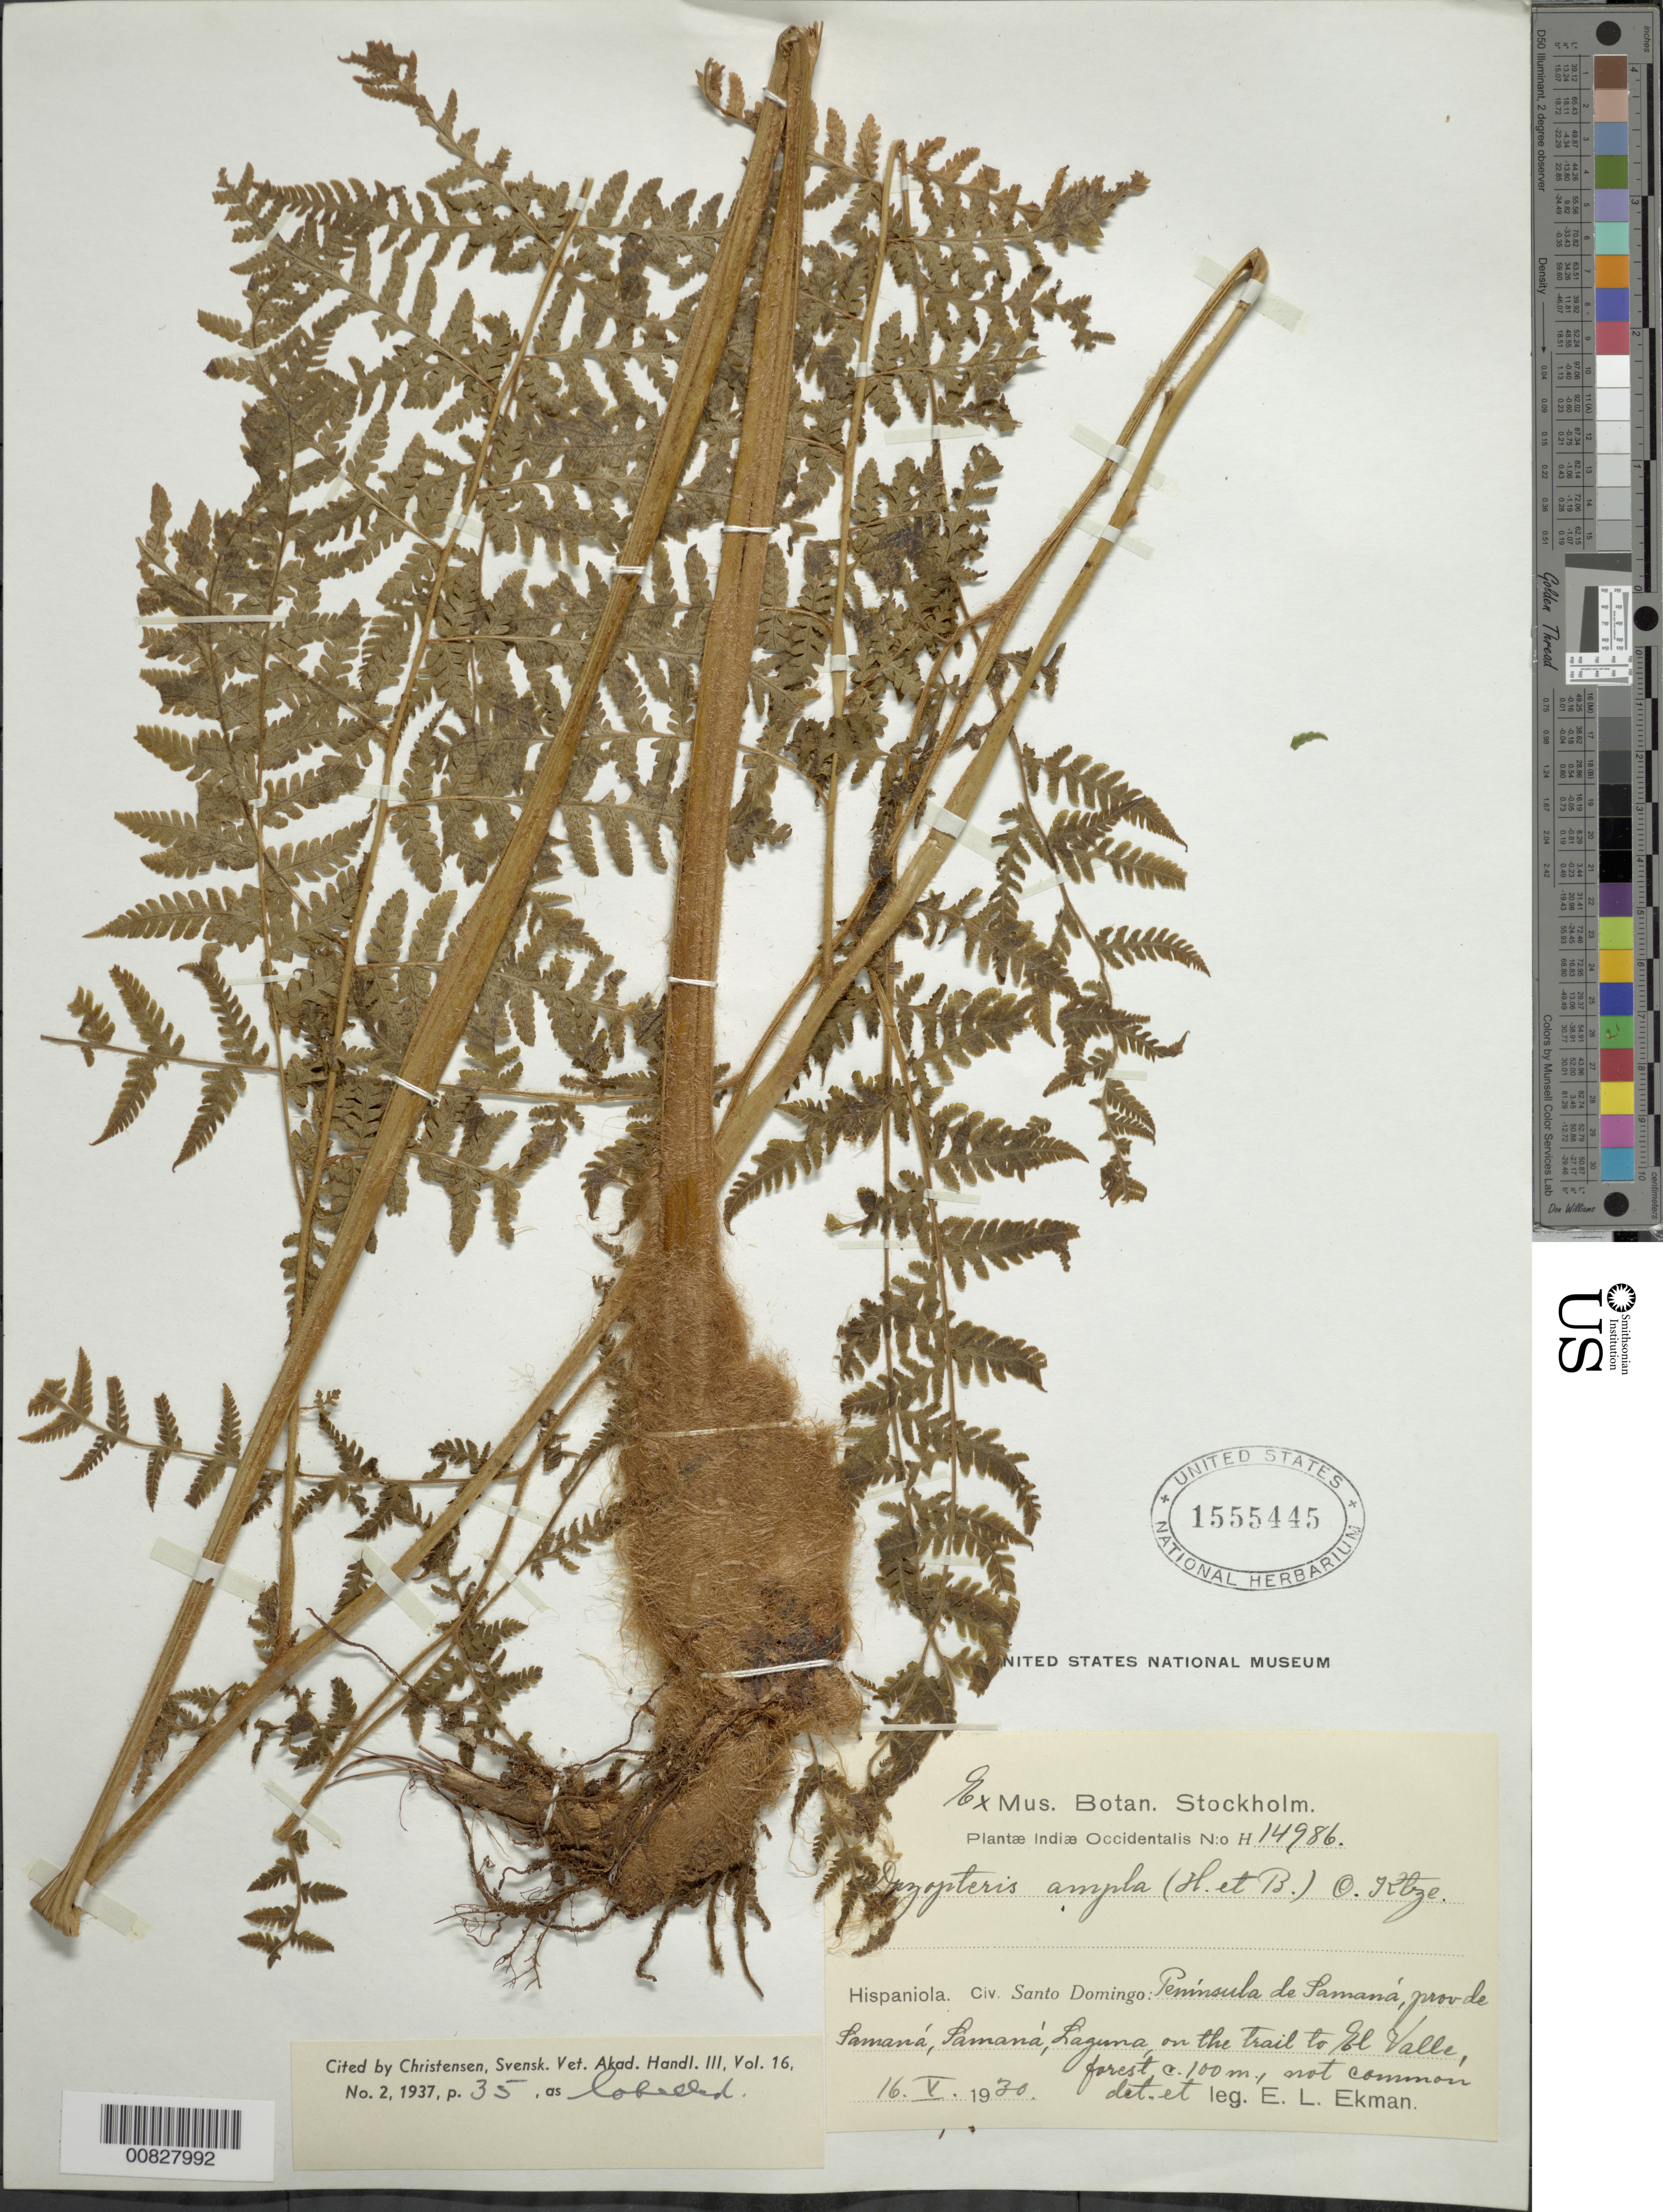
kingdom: Plantae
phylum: Tracheophyta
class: Polypodiopsida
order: Polypodiales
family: Dryopteridaceae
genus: Ctenitis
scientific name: Ctenitis sloanei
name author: (Poepp. ex Spreng.) C.V. Morton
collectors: E. L. Ekman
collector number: H 14986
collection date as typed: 16 May 1930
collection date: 1930-05-16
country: Dominican Republic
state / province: Samana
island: Hispaniola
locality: Peninsula de Samaná, Samaná, Laguna, trail to El Valle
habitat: Forest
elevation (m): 100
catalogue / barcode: US 1555445